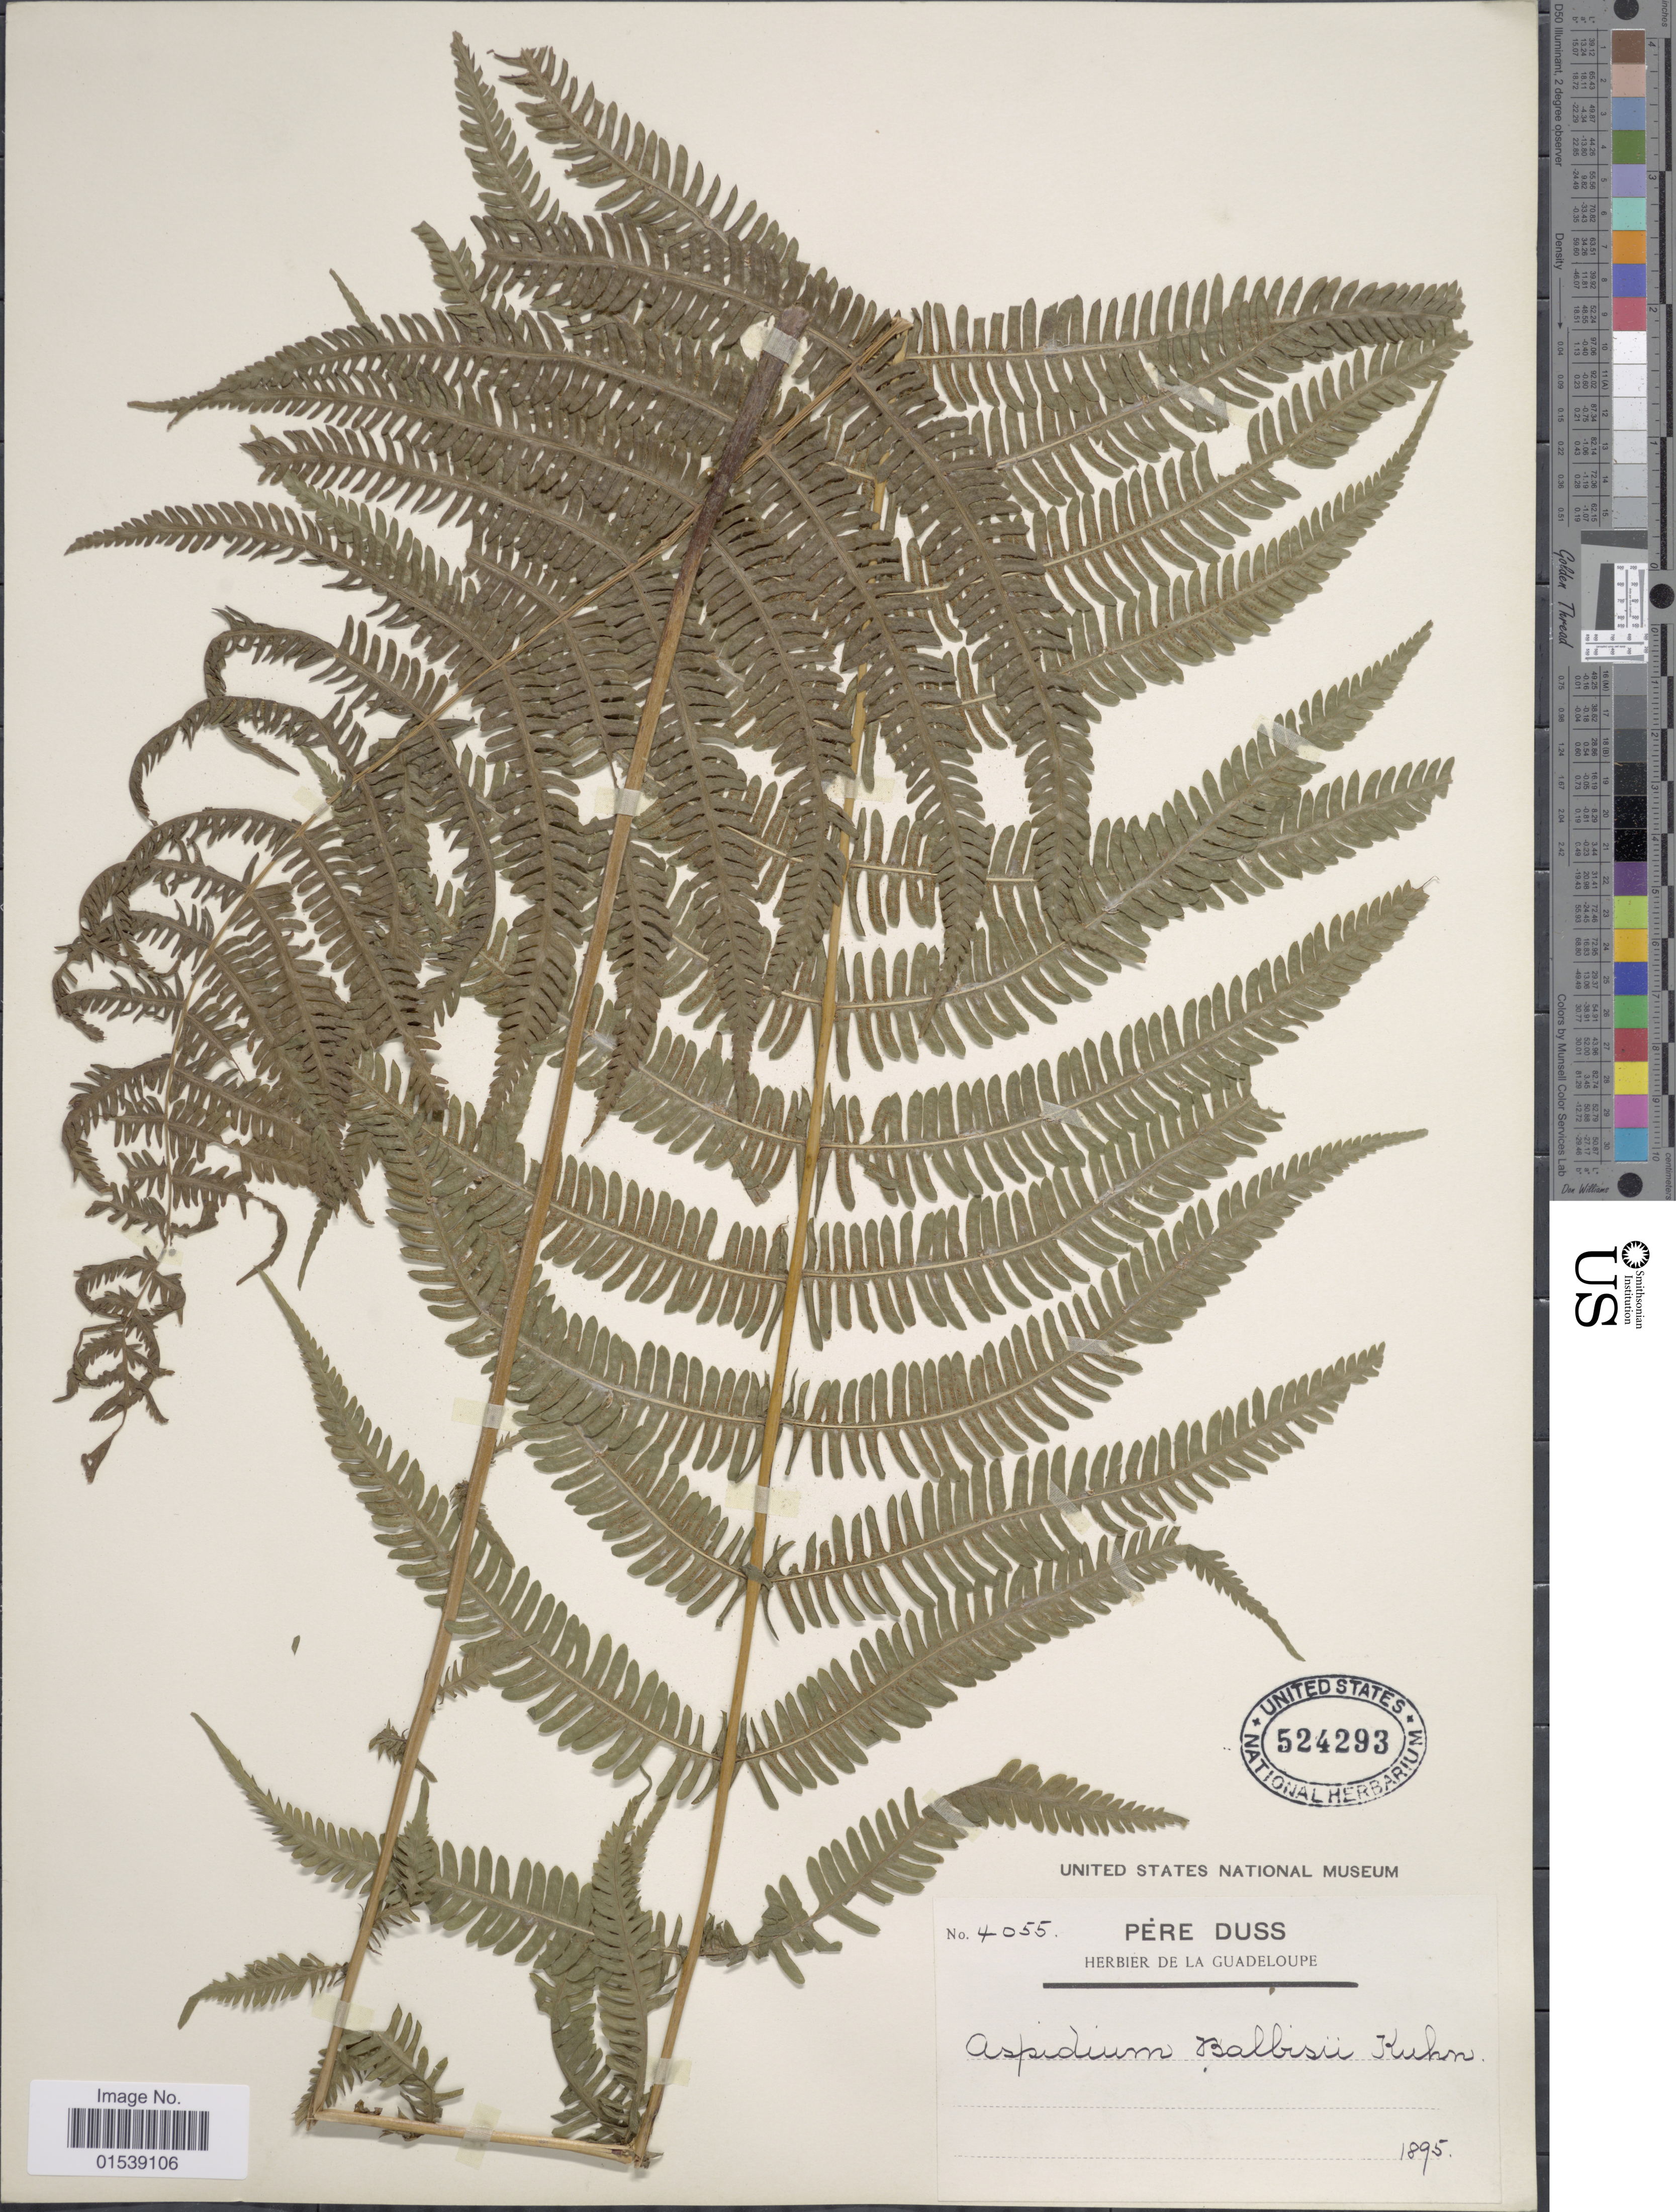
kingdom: Plantae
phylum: Tracheophyta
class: Polypodiopsida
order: Polypodiales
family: Thelypteridaceae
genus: Amauropelta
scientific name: Amauropelta balbisii (Spreng.) comb. nov., ined. 2015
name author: (Spreng.)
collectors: Père Duss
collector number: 4055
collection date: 1895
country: Guadeloupe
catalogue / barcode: US 524293